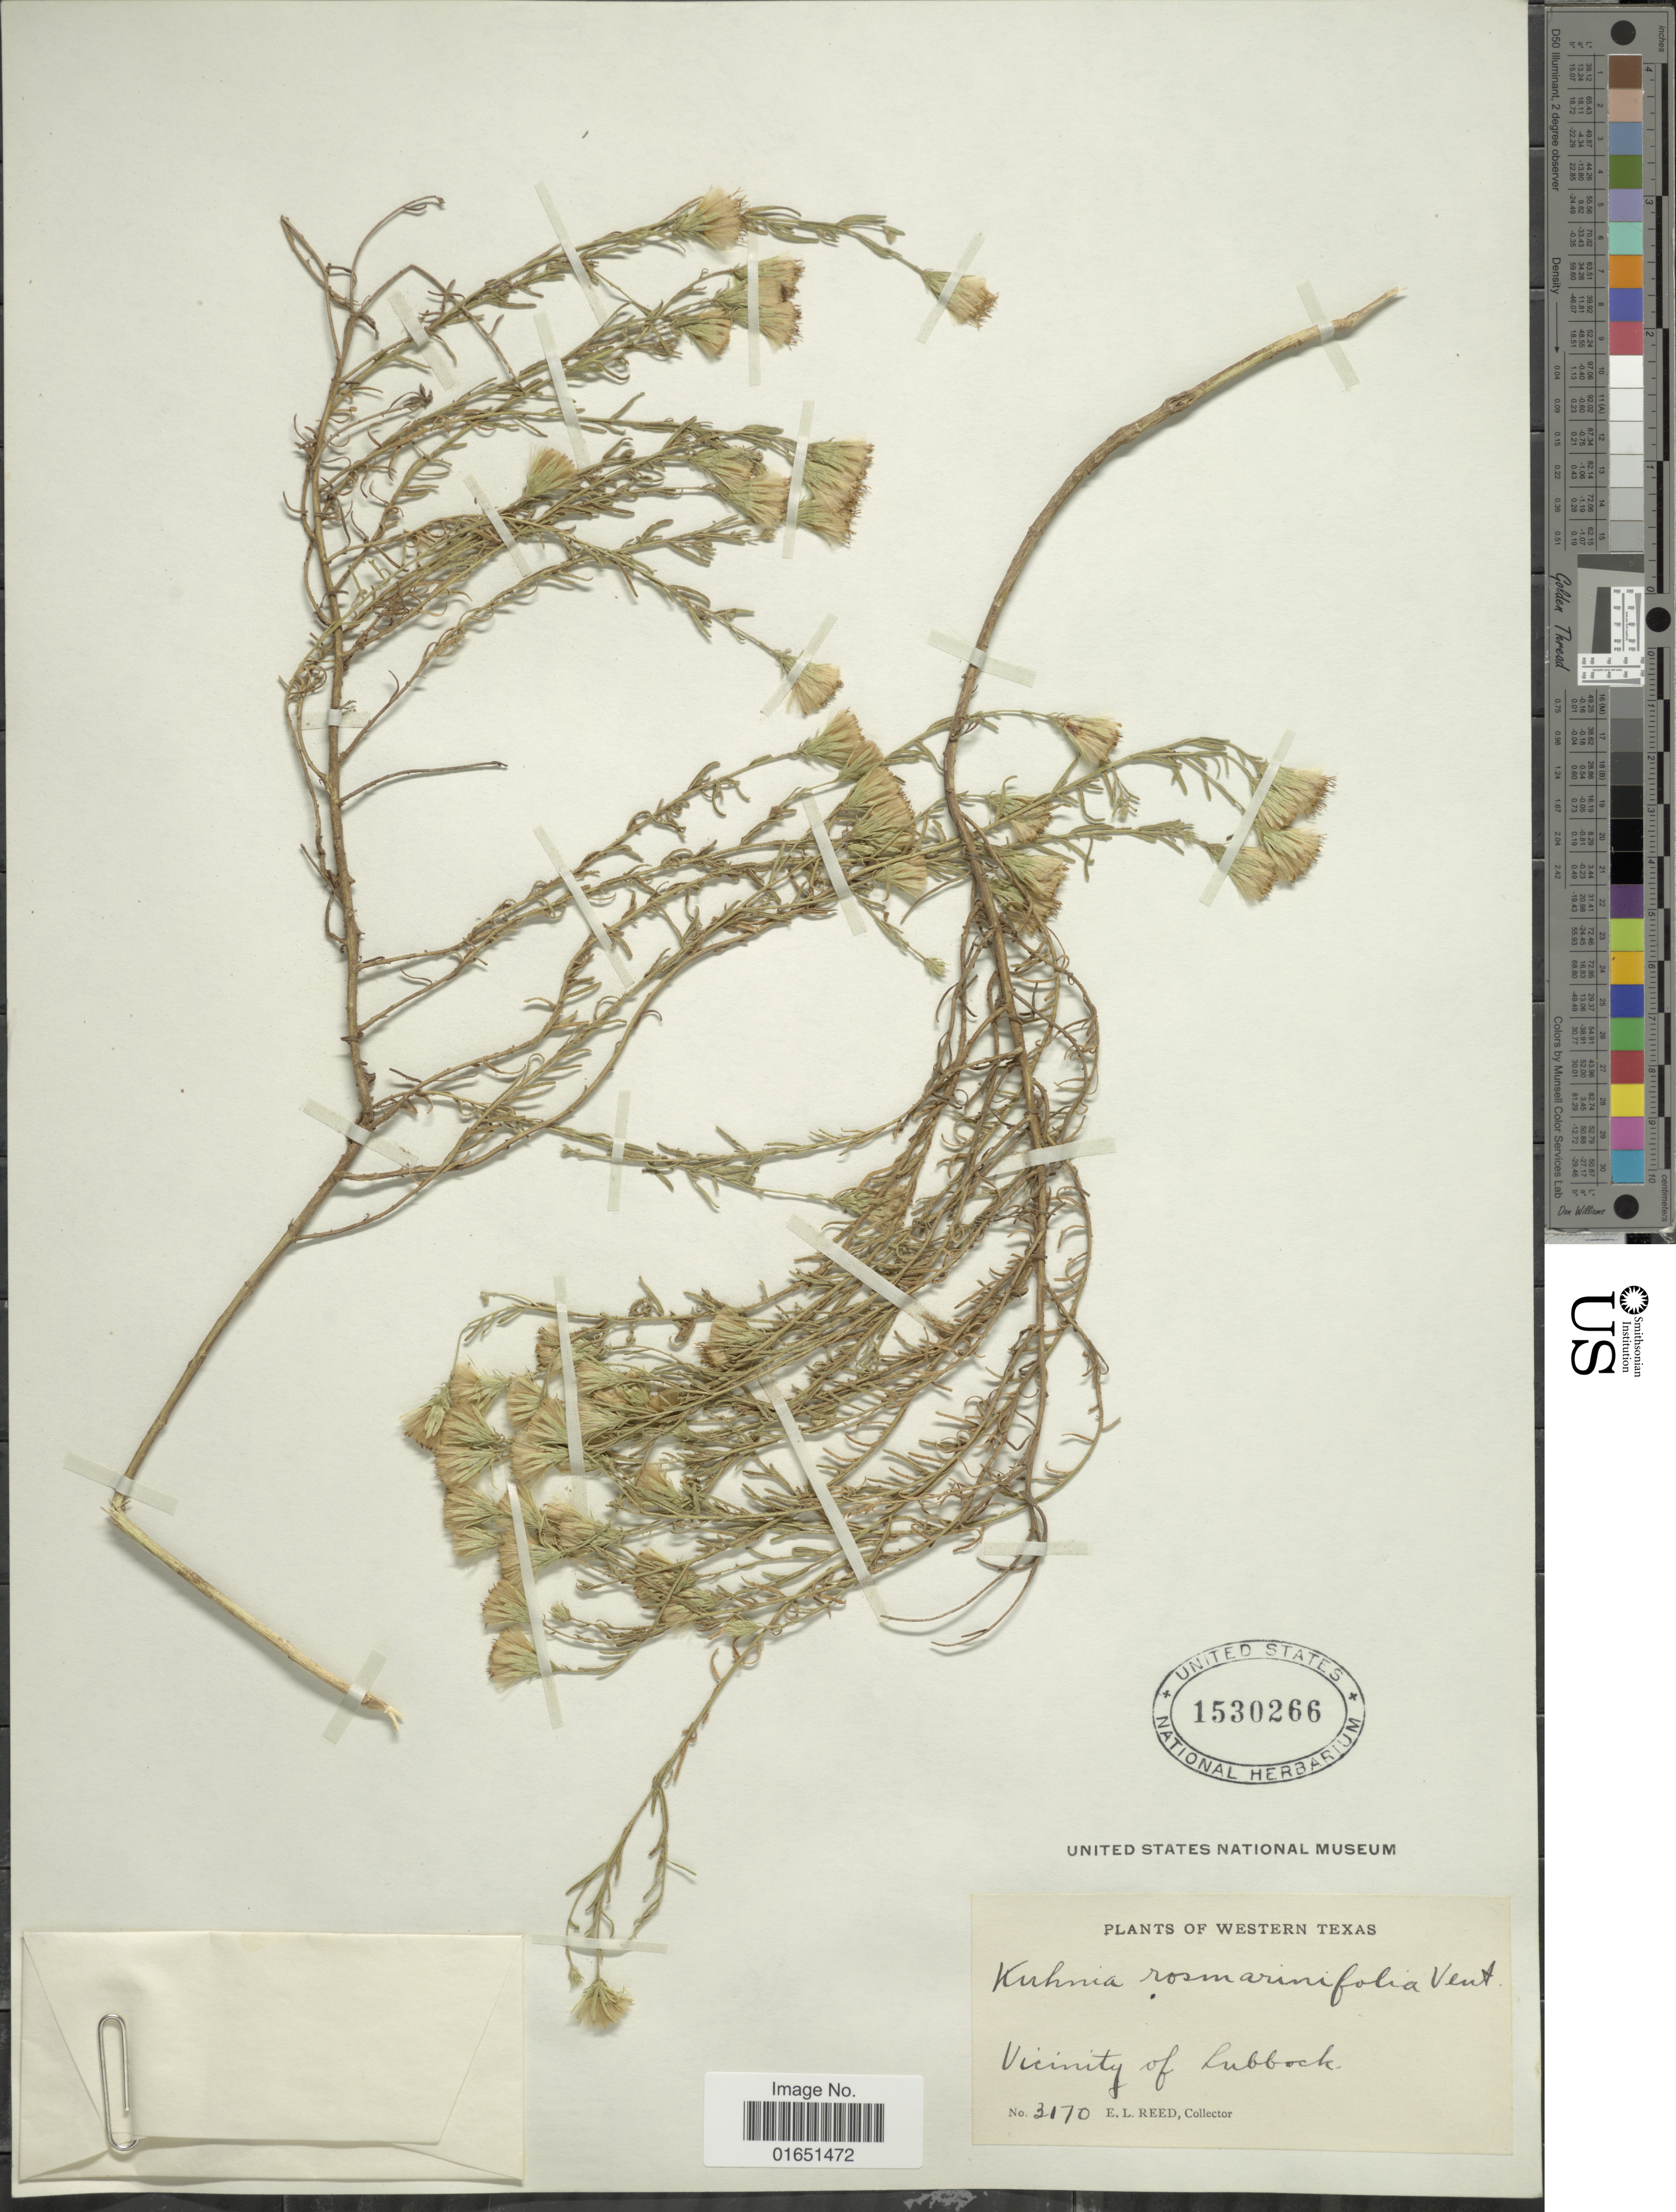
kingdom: Plantae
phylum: Tracheophyta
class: Magnoliopsida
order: Asterales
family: Asteraceae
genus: Brickellia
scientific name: Brickellia rosmarinifolia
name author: (Vent.) W.A. Weber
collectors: E. Reed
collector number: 3170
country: United States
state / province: Texas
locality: Western texas, Vicinity of Lubbock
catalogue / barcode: US 1530266